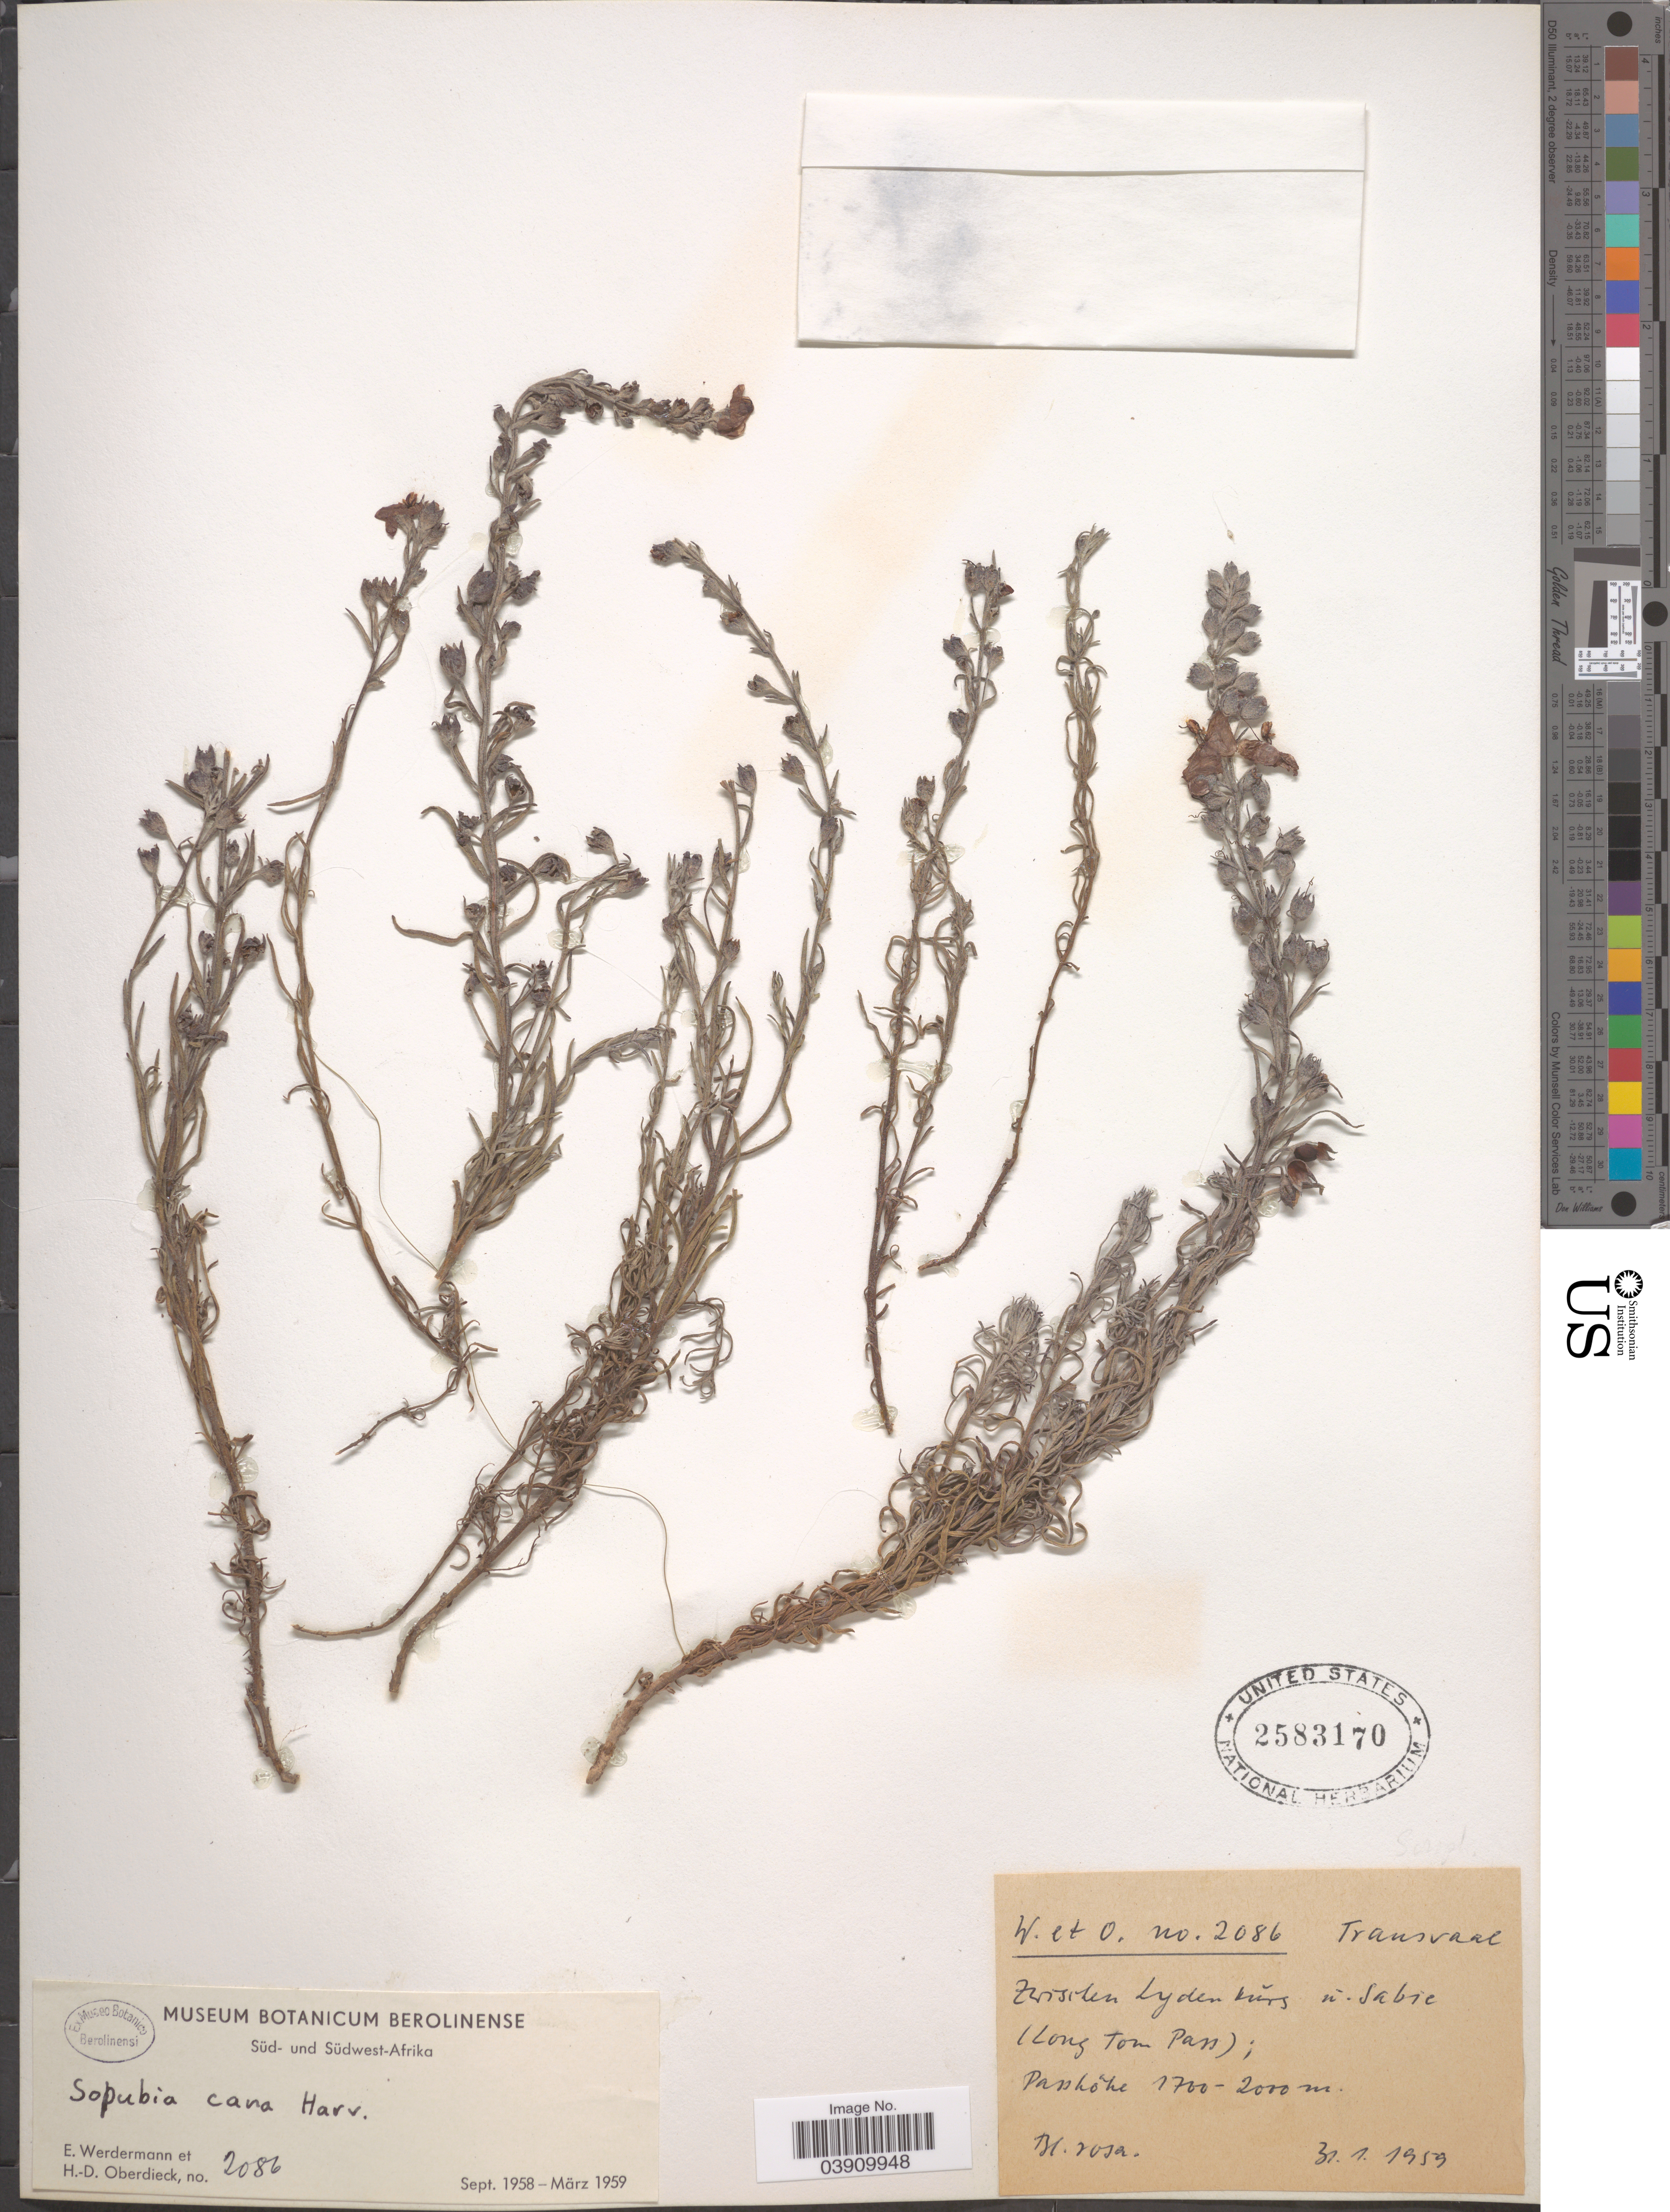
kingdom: Plantae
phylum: Tracheophyta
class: Magnoliopsida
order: Lamiales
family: Orobanchaceae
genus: Sopubia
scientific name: Sopubia cana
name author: Harv.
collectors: E. Werdermann & H. Oberdieck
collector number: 2086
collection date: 1959-01-31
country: South Africa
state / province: Mpumalanga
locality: Süd- und Südwest-Afrika. Transvaal. (Long Tom Pass); Passhöhe.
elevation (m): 1700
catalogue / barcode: US 2583170